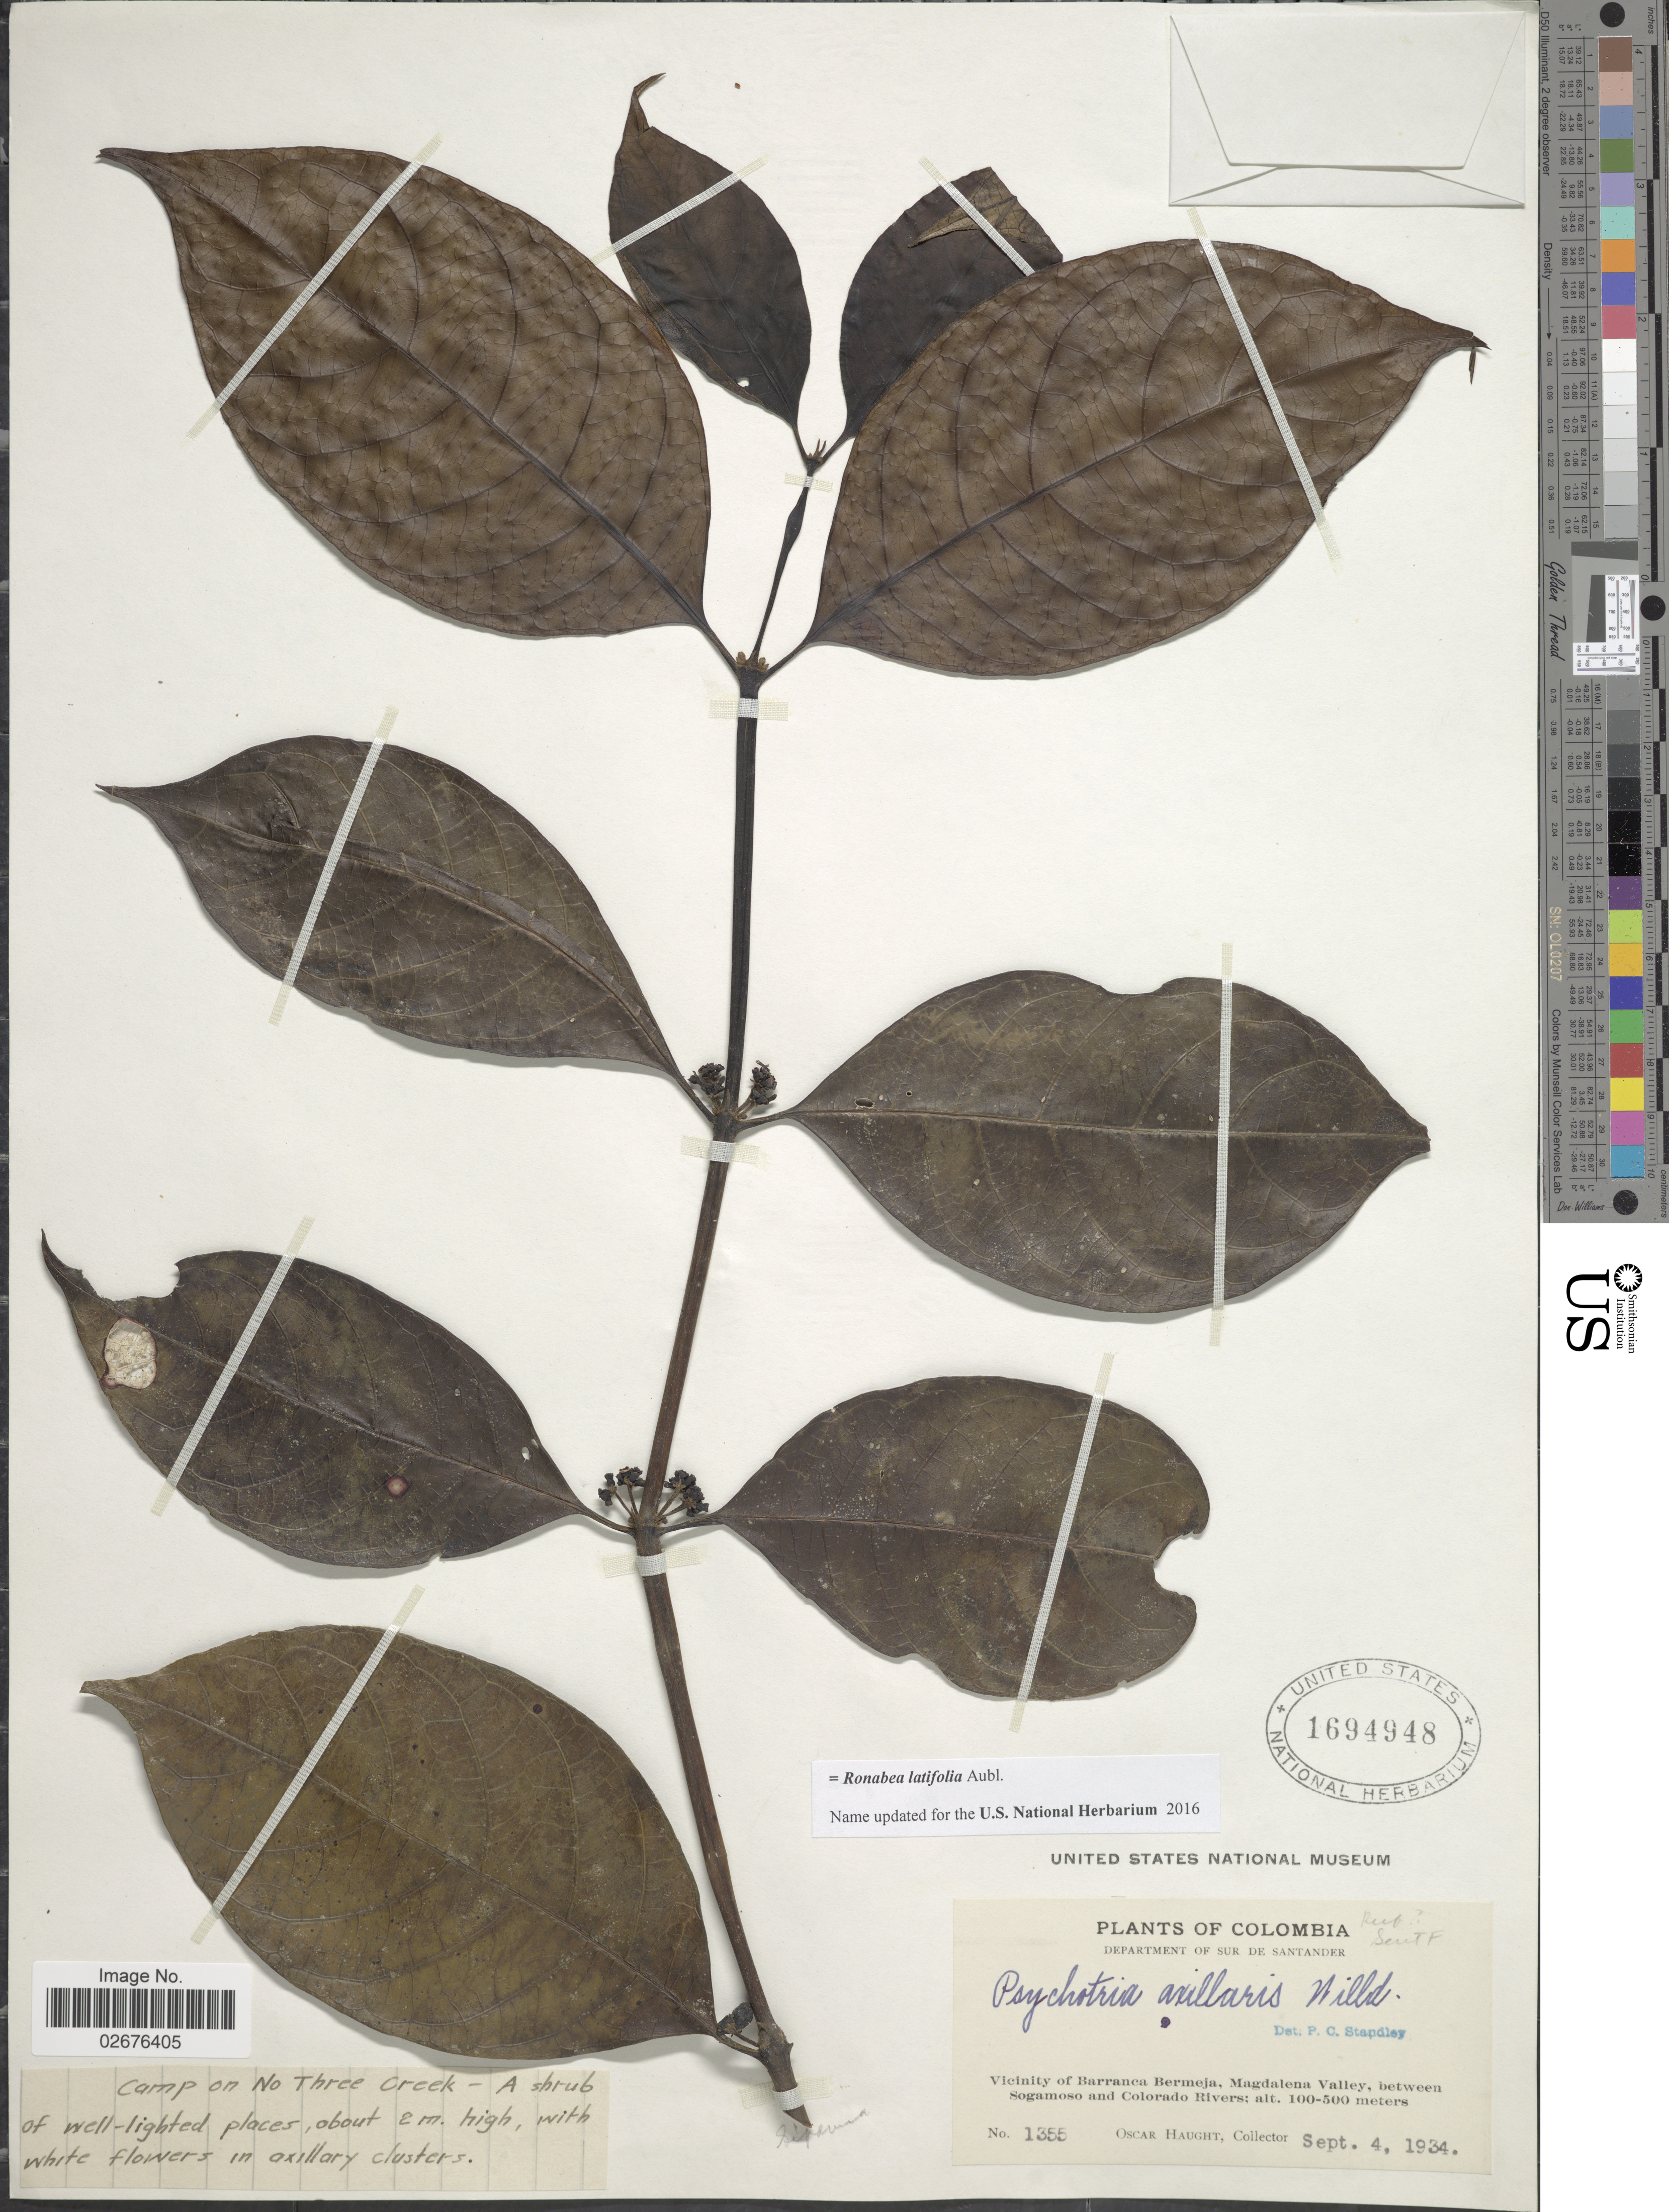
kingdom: Plantae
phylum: Tracheophyta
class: Magnoliopsida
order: Gentianales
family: Rubiaceae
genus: Ronabea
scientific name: Ronabea latifolia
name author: Aubl.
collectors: O. Haught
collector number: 1355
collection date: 1934-09-04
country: Colombia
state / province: Santander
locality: Department of Sur de Santander, Vicinity of Barranca Bermeja, Magdalena Valley, between Sogamoso and Colorado Rivers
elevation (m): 100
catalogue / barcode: US 1694948